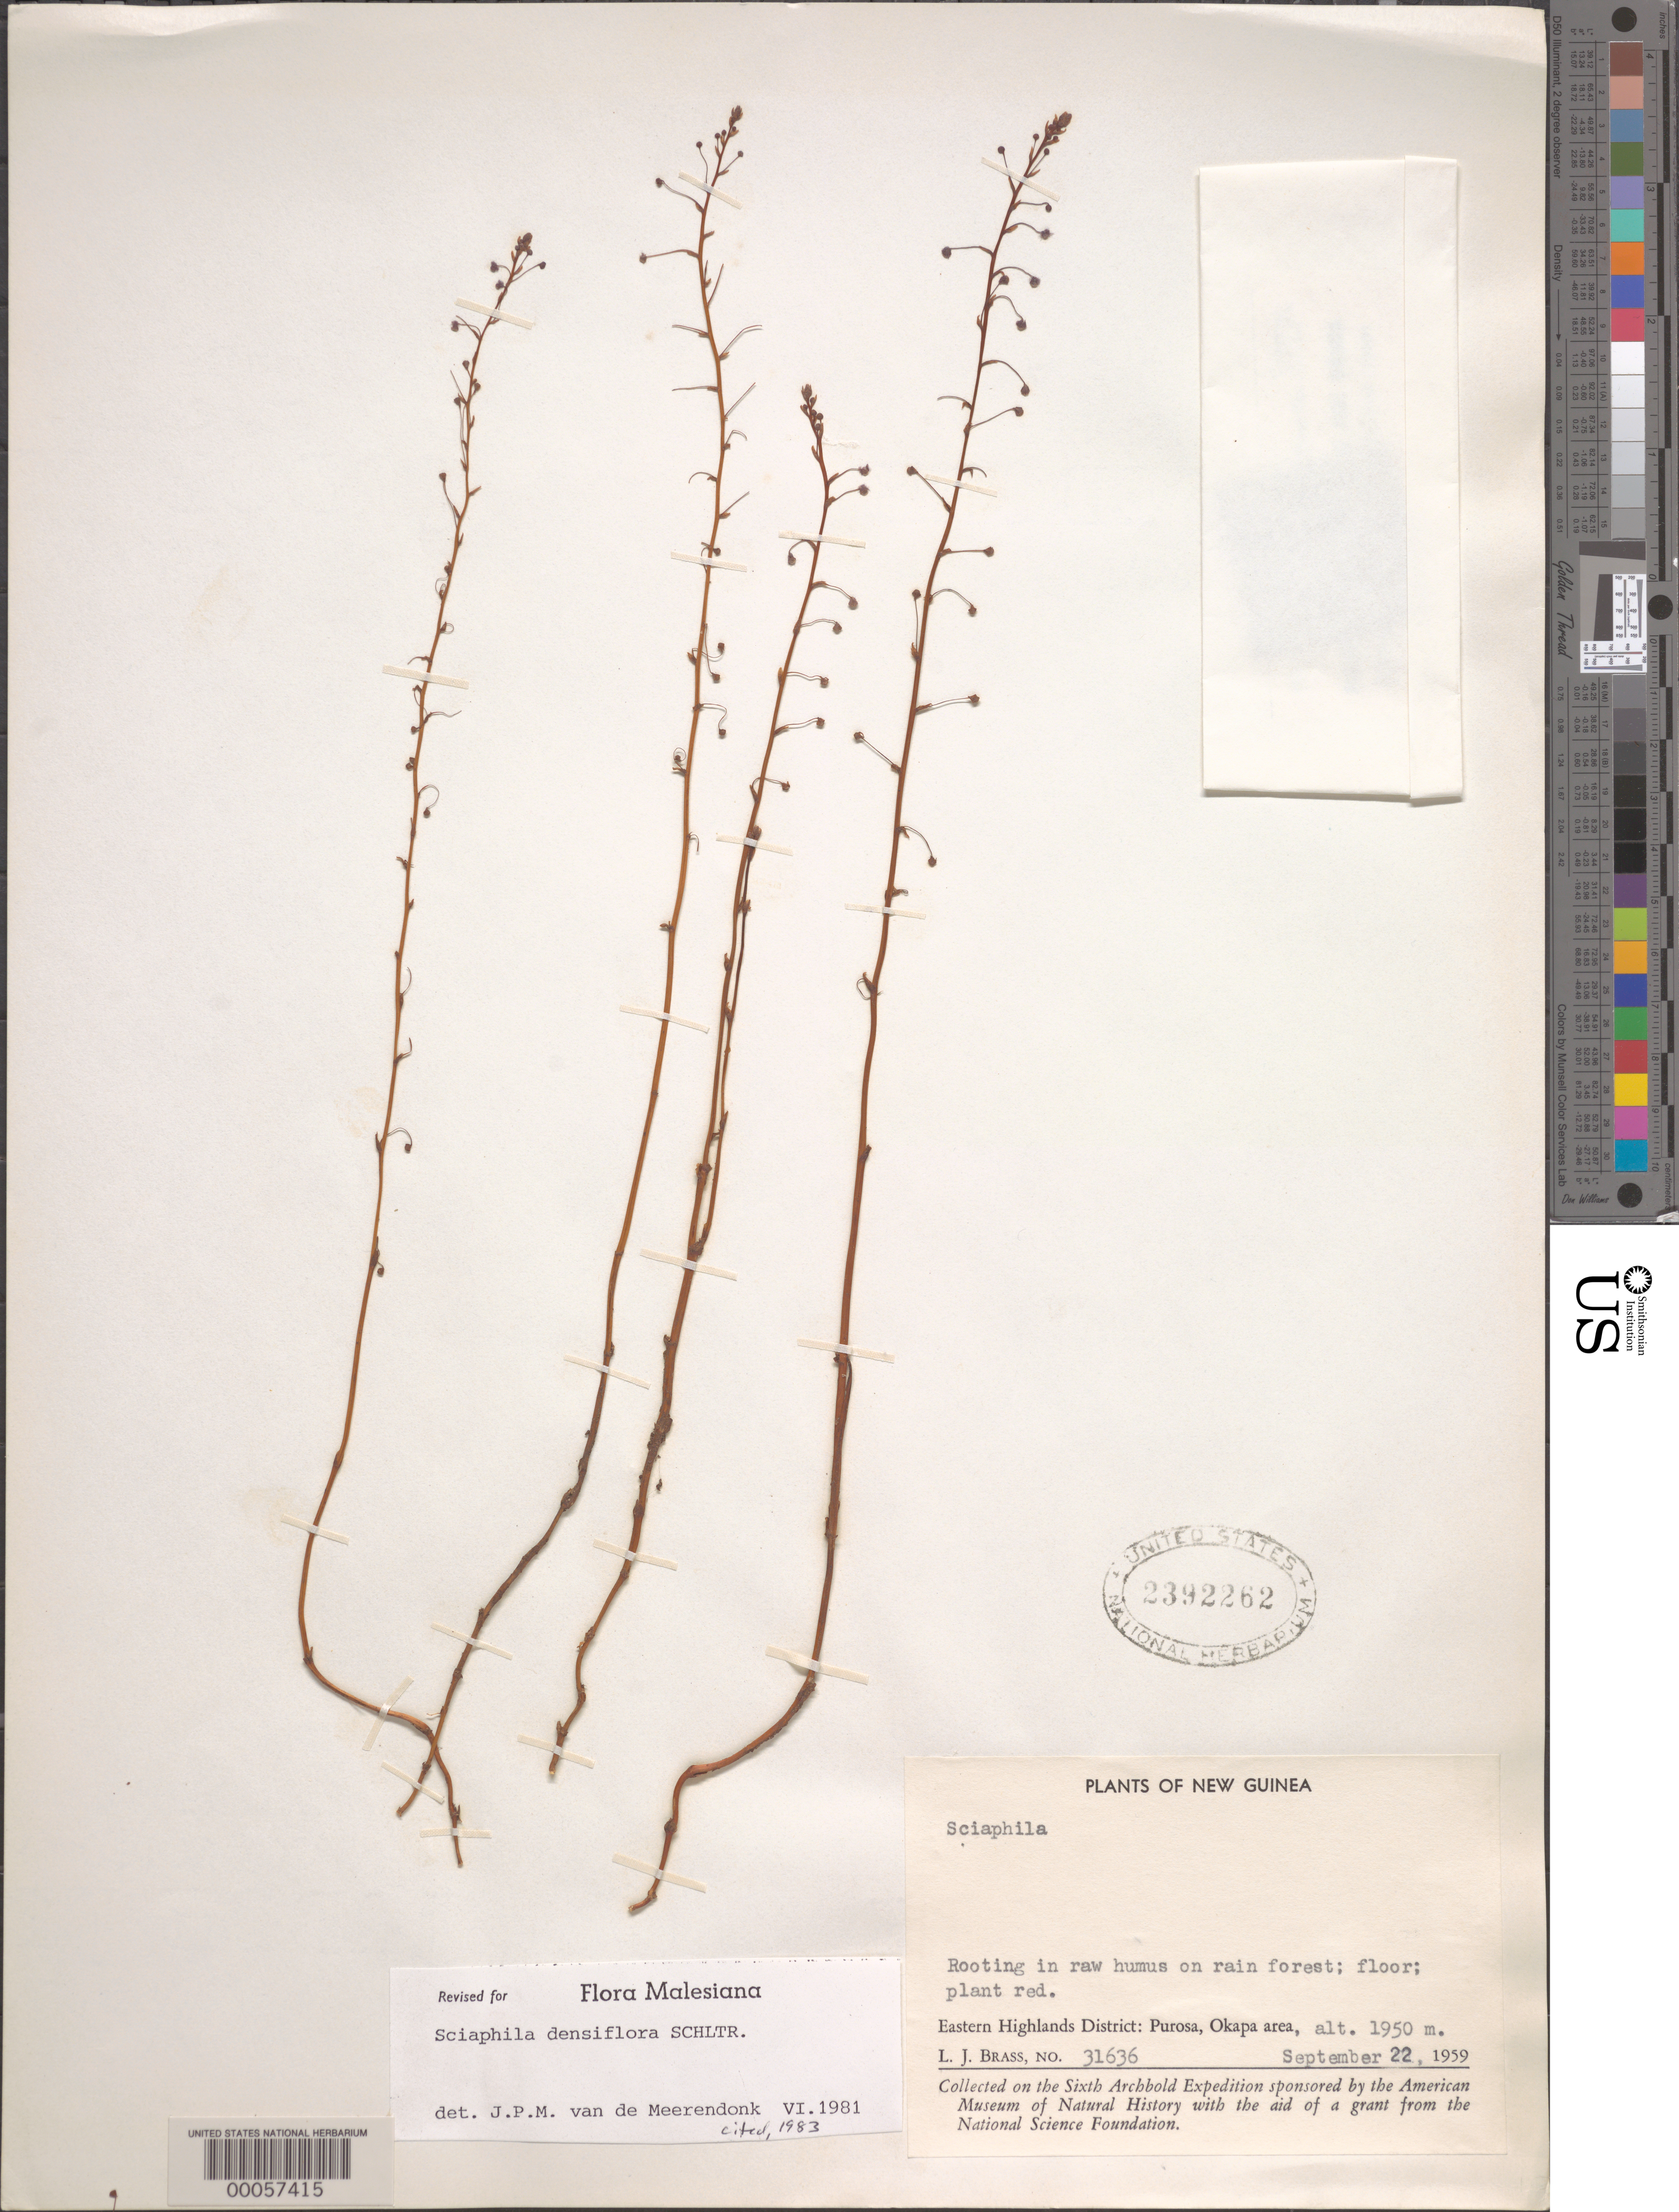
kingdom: Plantae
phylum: Tracheophyta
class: Liliopsida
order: Pandanales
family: Triuridaceae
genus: Sciaphila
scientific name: Sciaphila densiflora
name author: Schltr.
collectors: L. J. Brass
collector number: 31636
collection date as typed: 22 Sep 1959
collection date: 1959-09-22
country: Papua New Guinea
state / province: Eastern Highlands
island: New Guinea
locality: Purosa, Okapa area.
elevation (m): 1950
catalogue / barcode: US 2392262